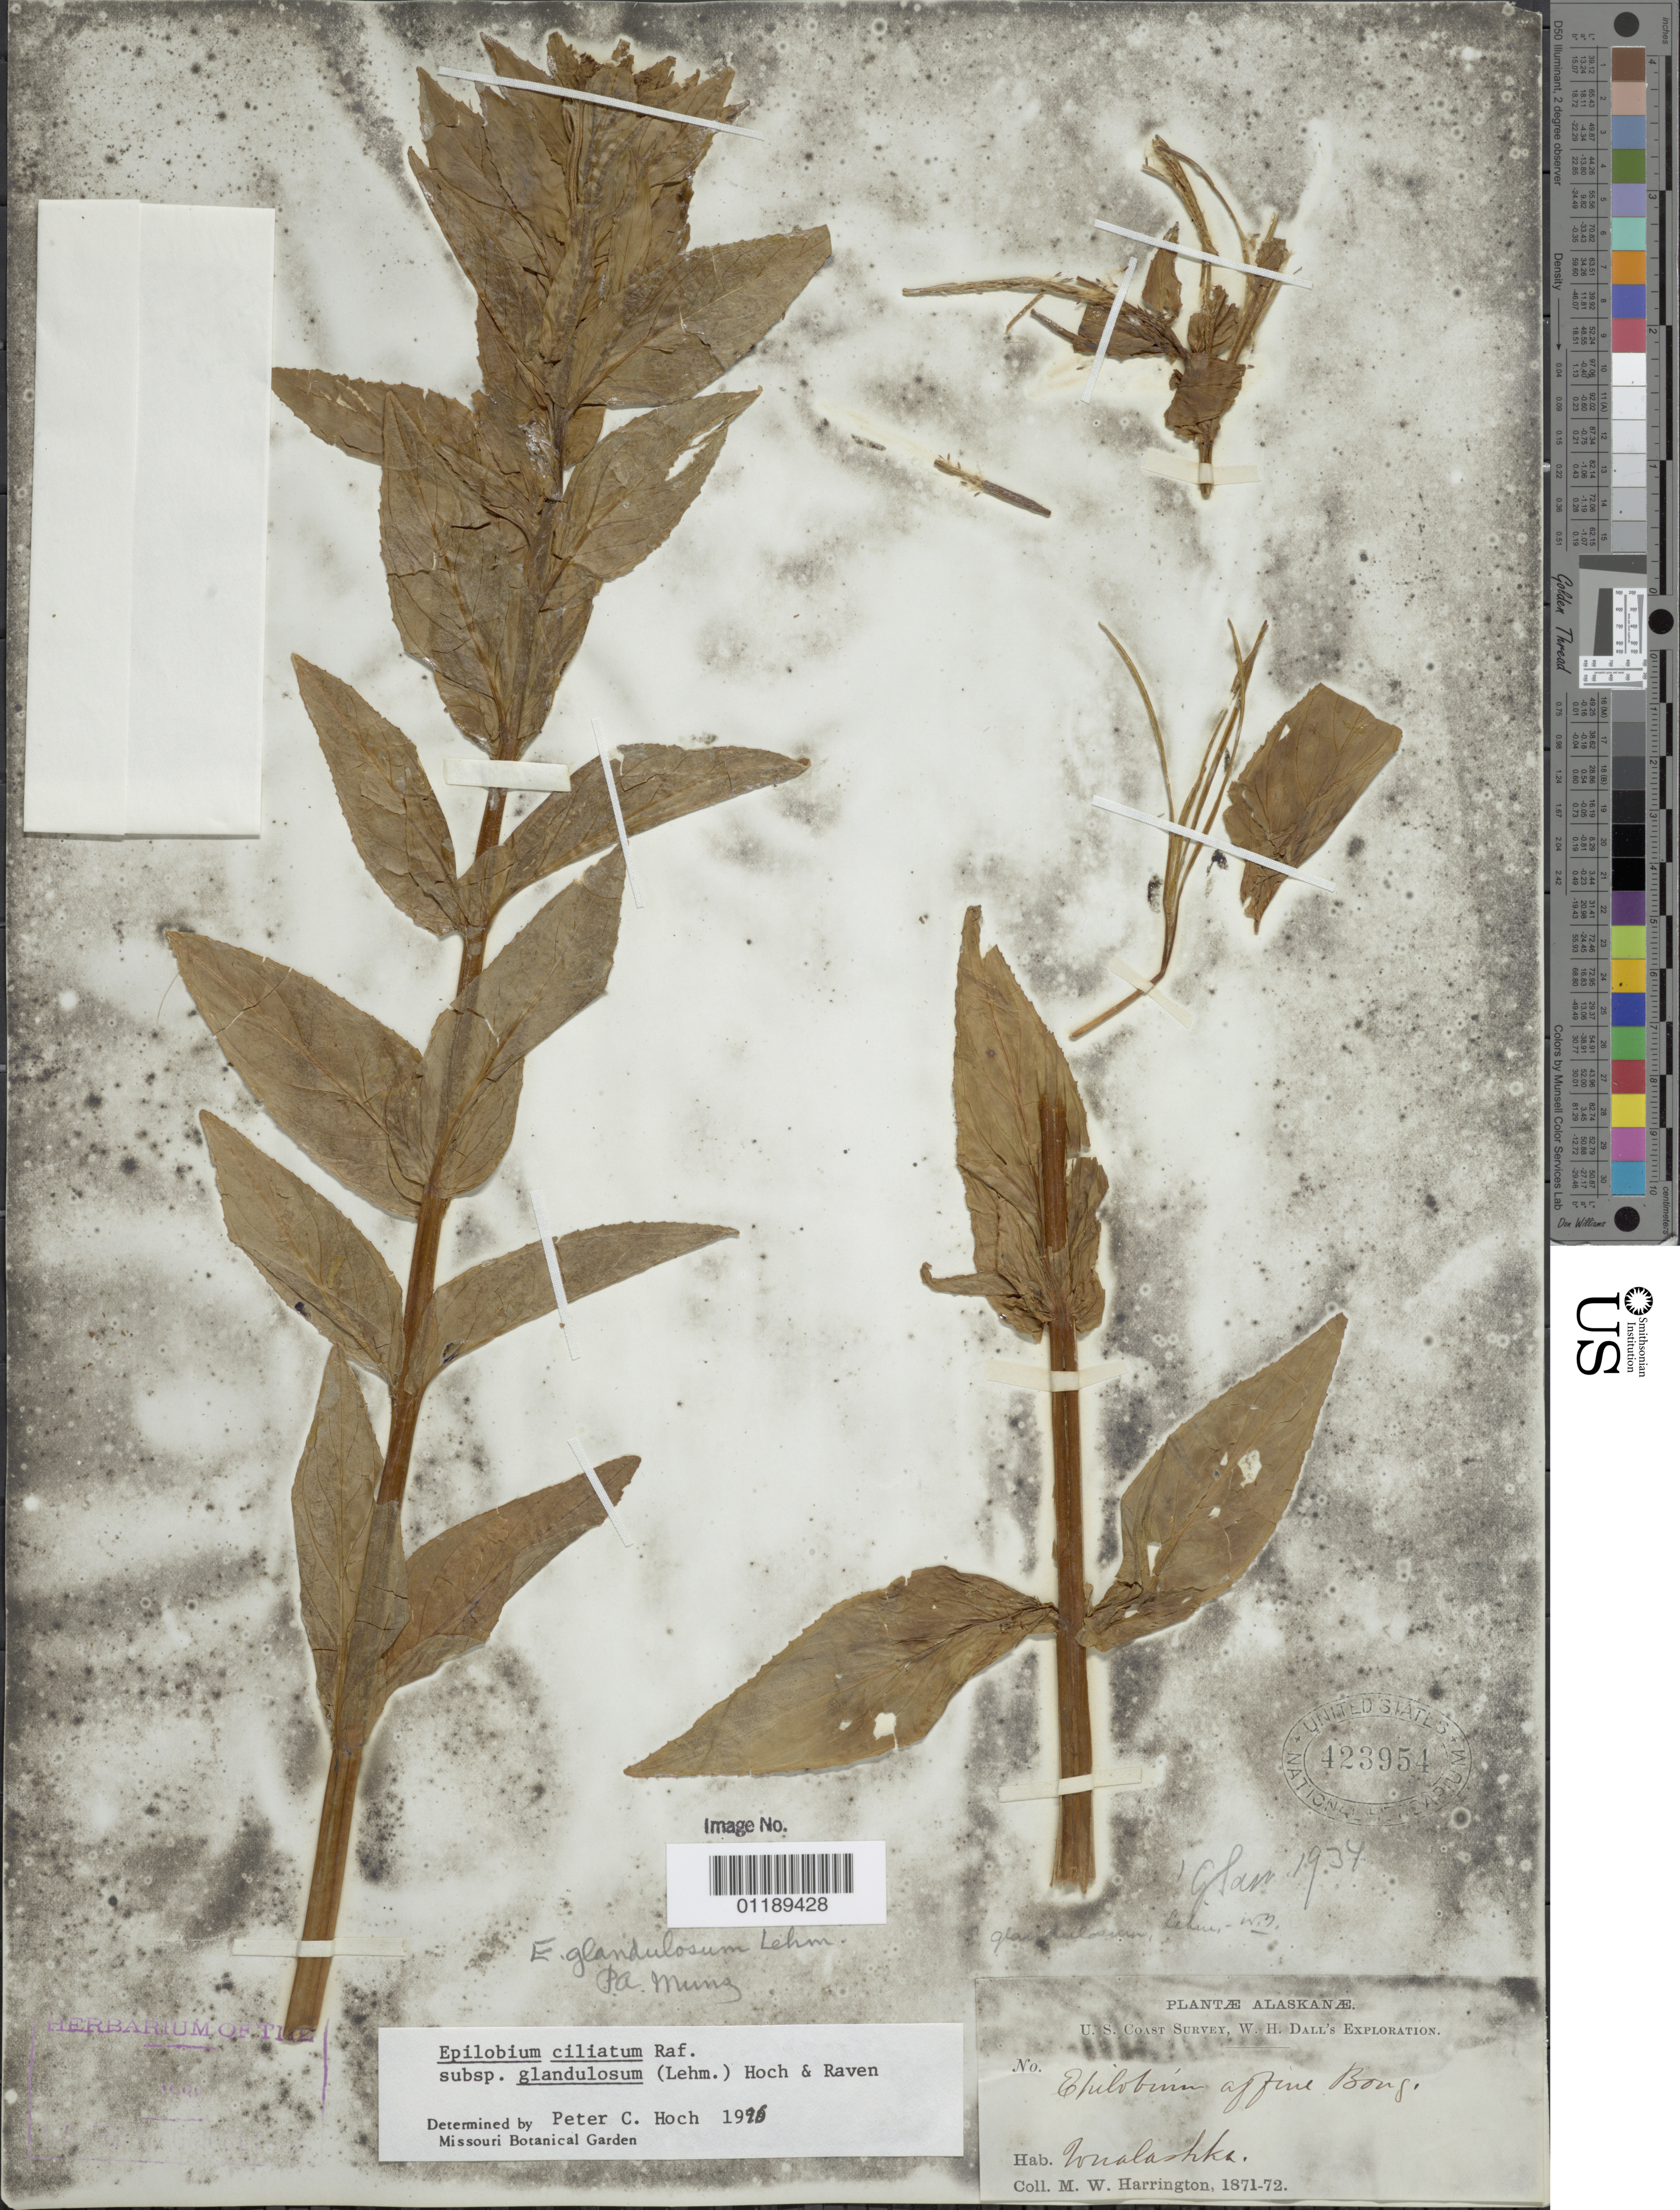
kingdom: Plantae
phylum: Tracheophyta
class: Magnoliopsida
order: Myrtales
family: Onagraceae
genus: Epilobium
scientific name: Epilobium ciliatum subsp. glandulosum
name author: (Lehm.) Hoch & P.H. Raven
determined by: Hoch, P. C.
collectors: M. W. Harrington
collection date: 1871/1872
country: United States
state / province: Alaska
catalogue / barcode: US 423954